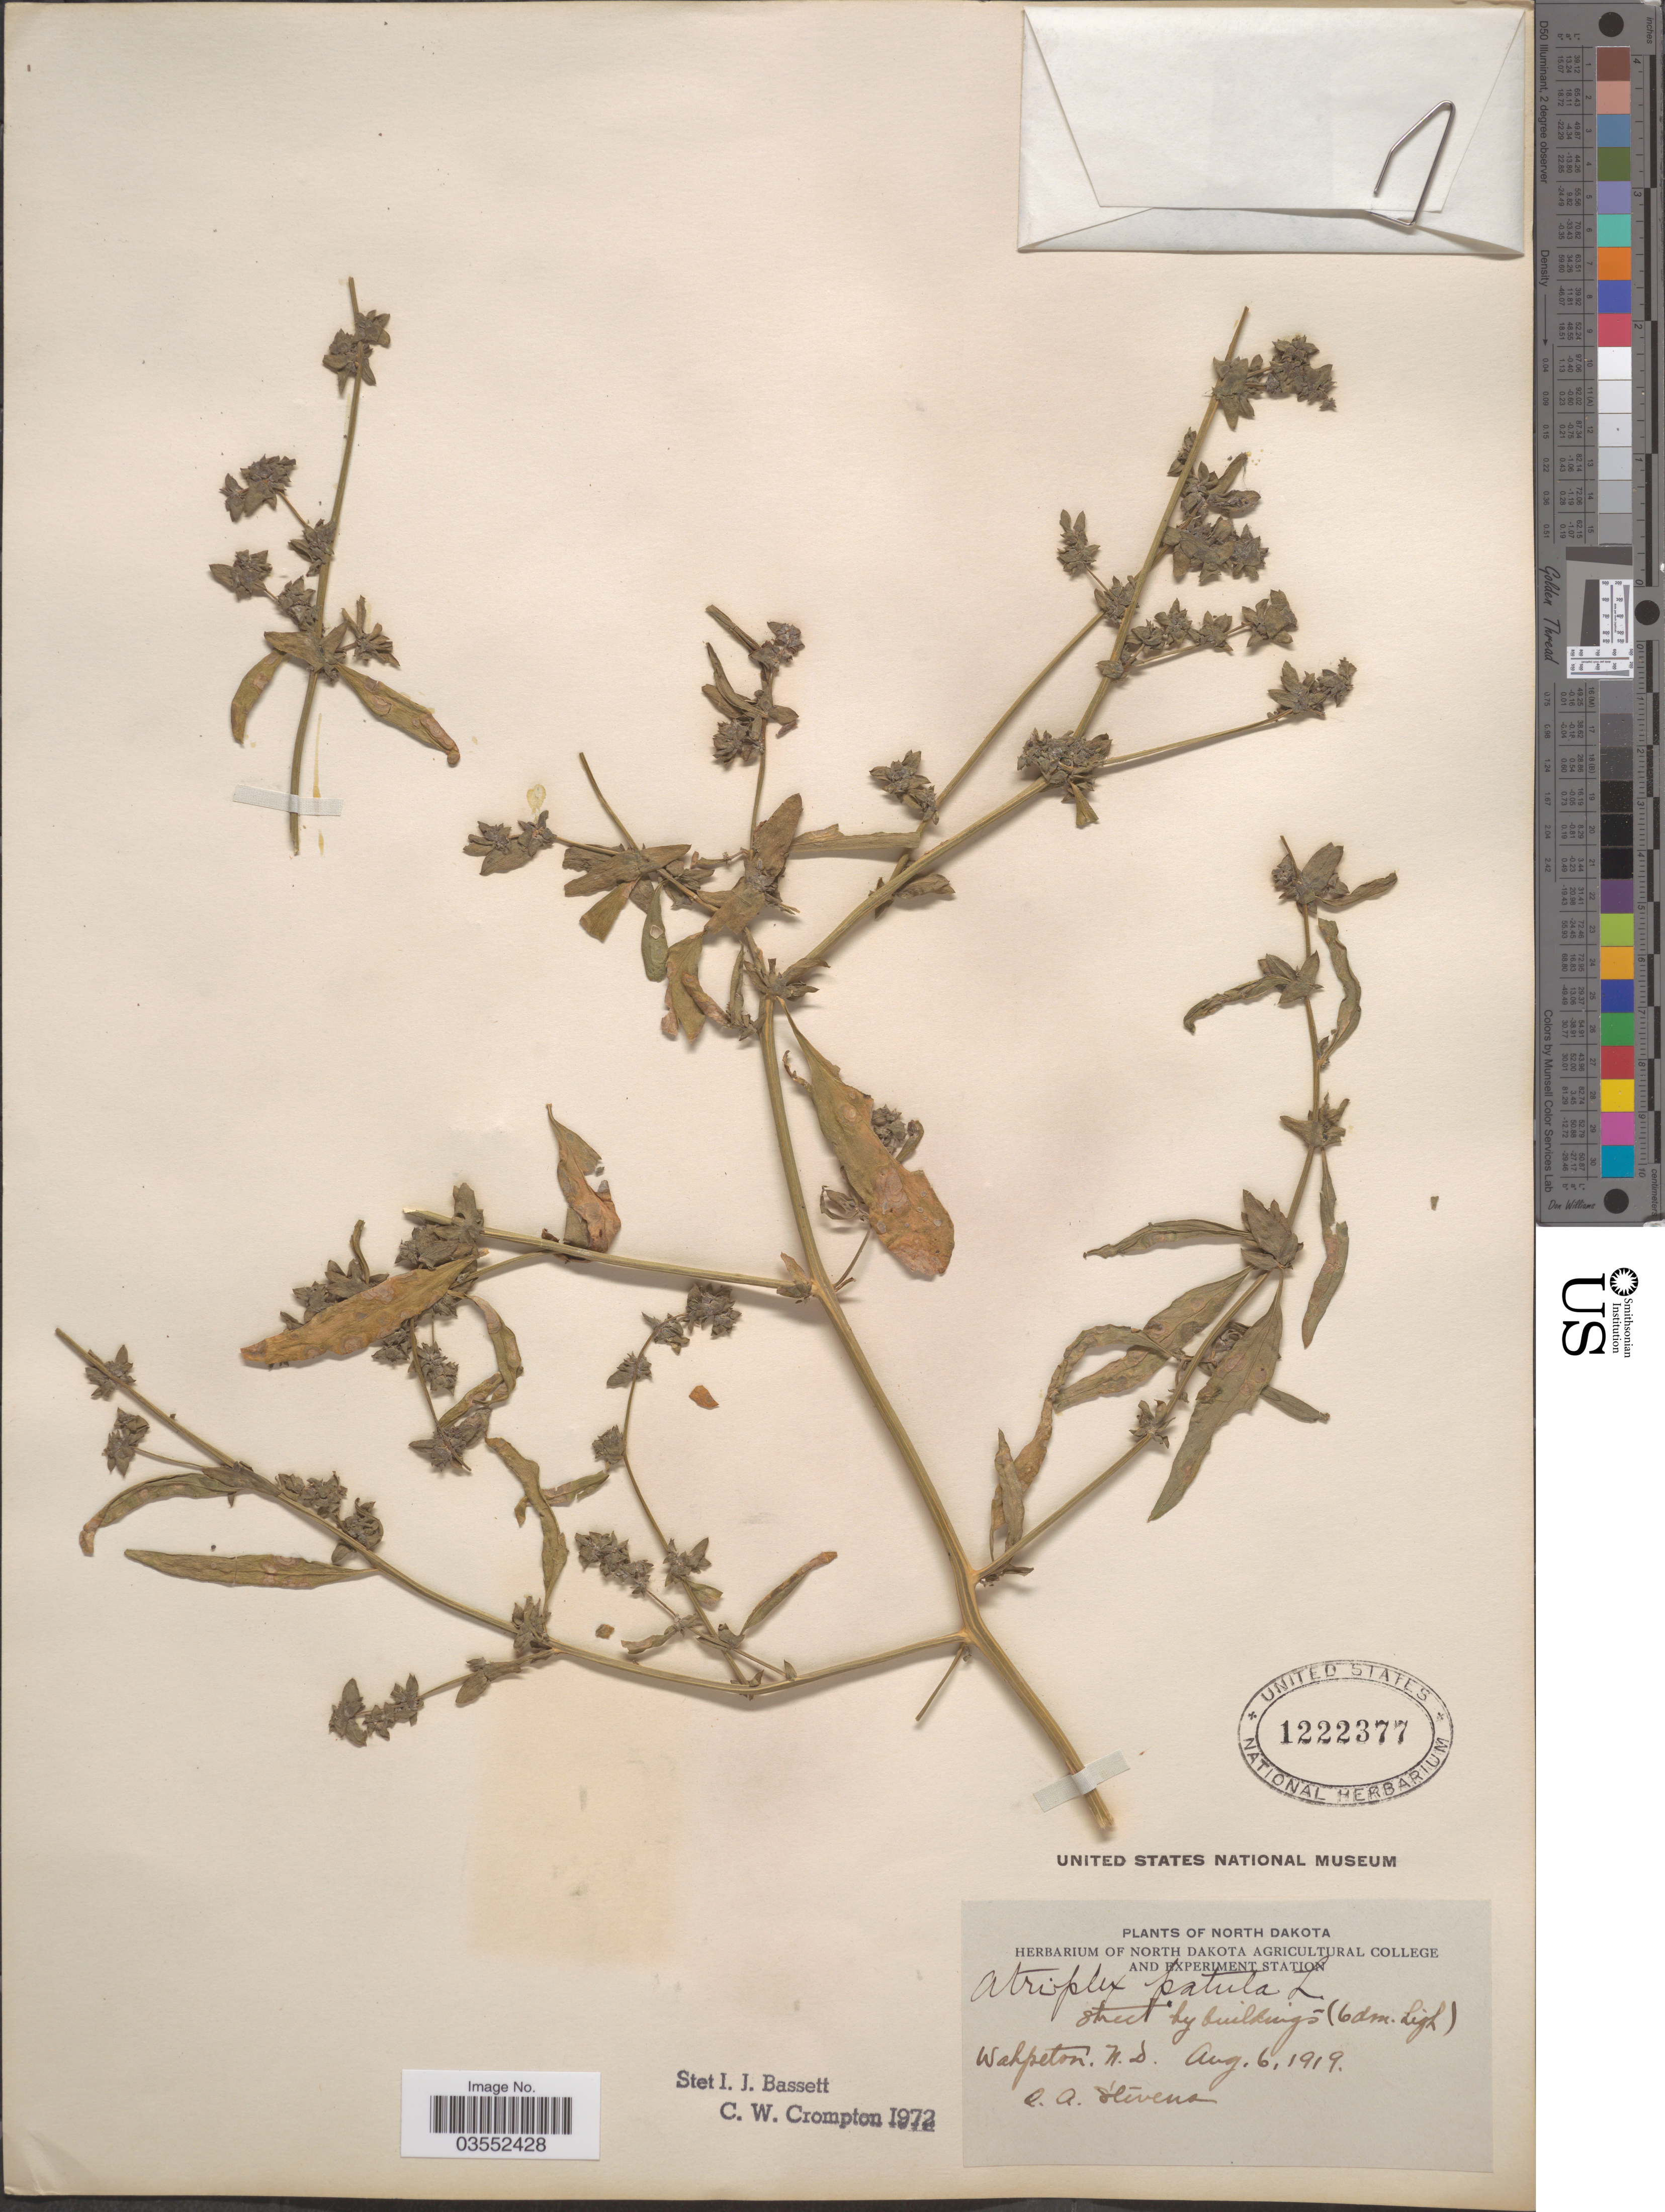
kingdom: Plantae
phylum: Tracheophyta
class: Magnoliopsida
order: Caryophyllales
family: Amaranthaceae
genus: Atriplex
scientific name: Atriplex patula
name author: L.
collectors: O. A. Stevens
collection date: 1919-08-06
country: United States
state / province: North Dakota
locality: Wahpeton.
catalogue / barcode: US 1222377